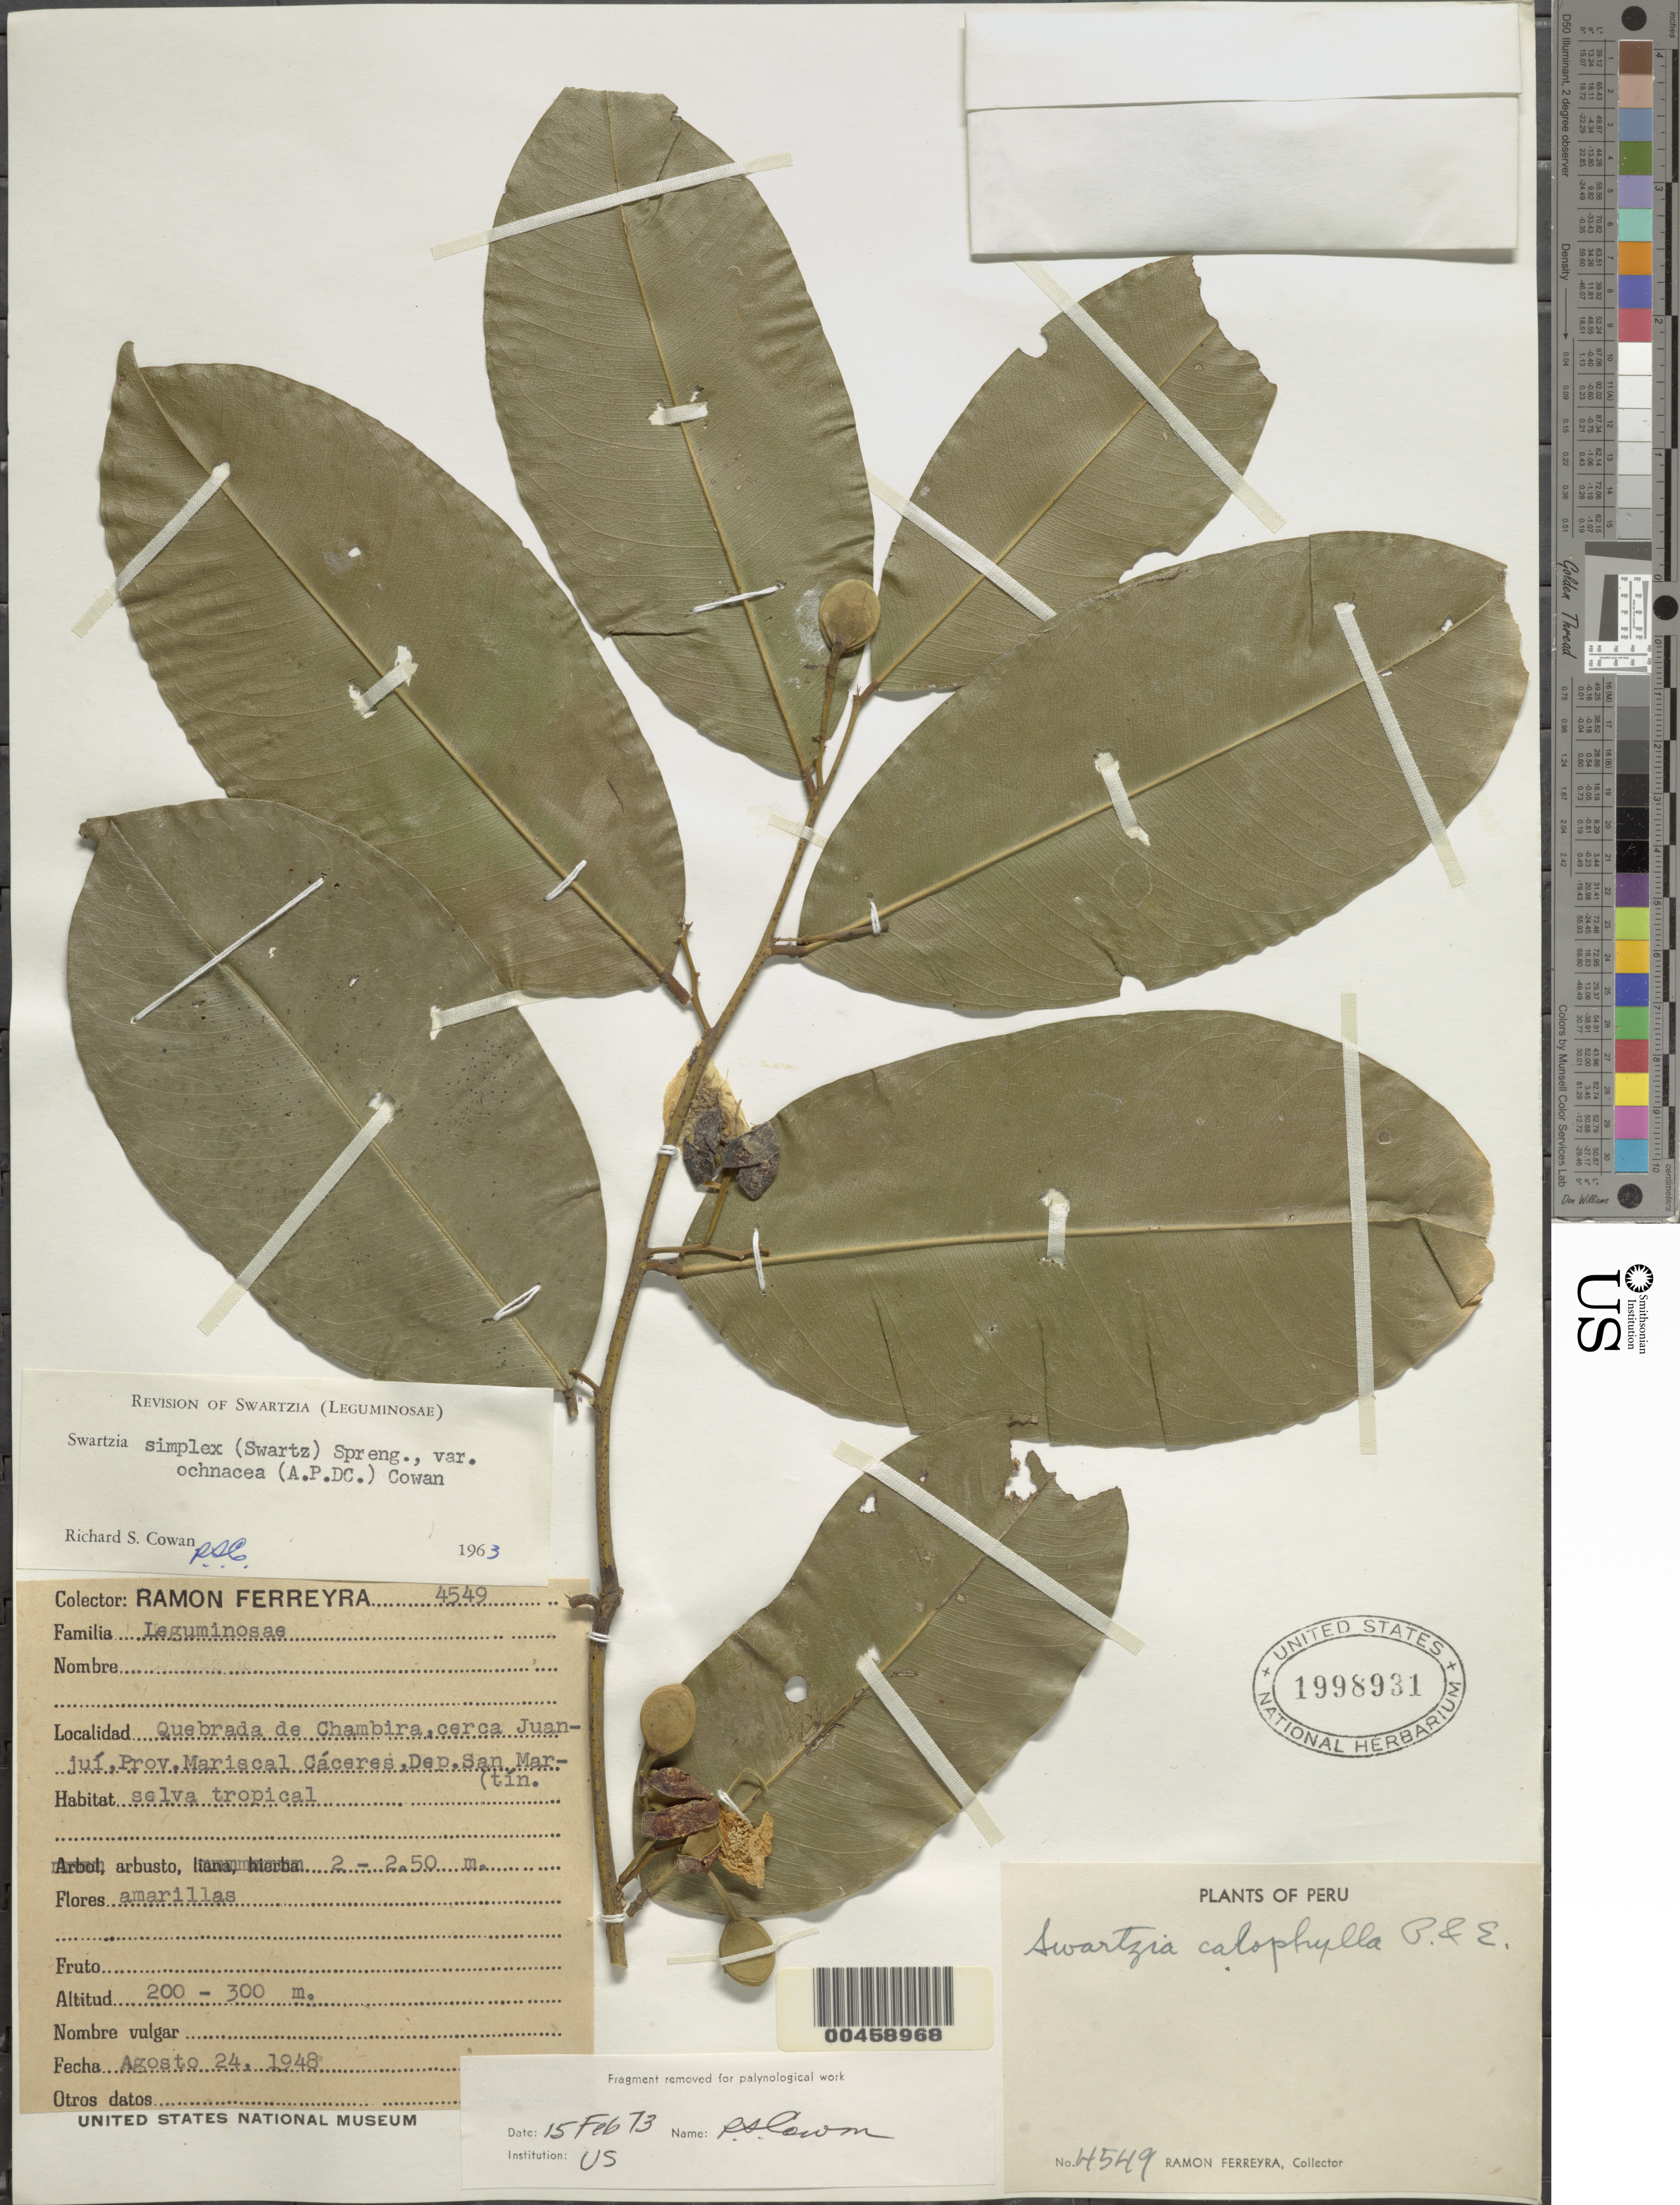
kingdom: Plantae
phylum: Tracheophyta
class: Magnoliopsida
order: Fabales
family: Fabaceae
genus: Swartzia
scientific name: Swartzia simplex var. simplex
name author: (Sw.) Spreng.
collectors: R. A. Ferreyra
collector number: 4549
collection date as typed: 24 Aug 1948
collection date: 1948-08-24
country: Peru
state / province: San Martín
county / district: Mariscal Cáceres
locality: Quebrada de chambira, cerca juan jui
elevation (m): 200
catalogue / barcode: US 1998931